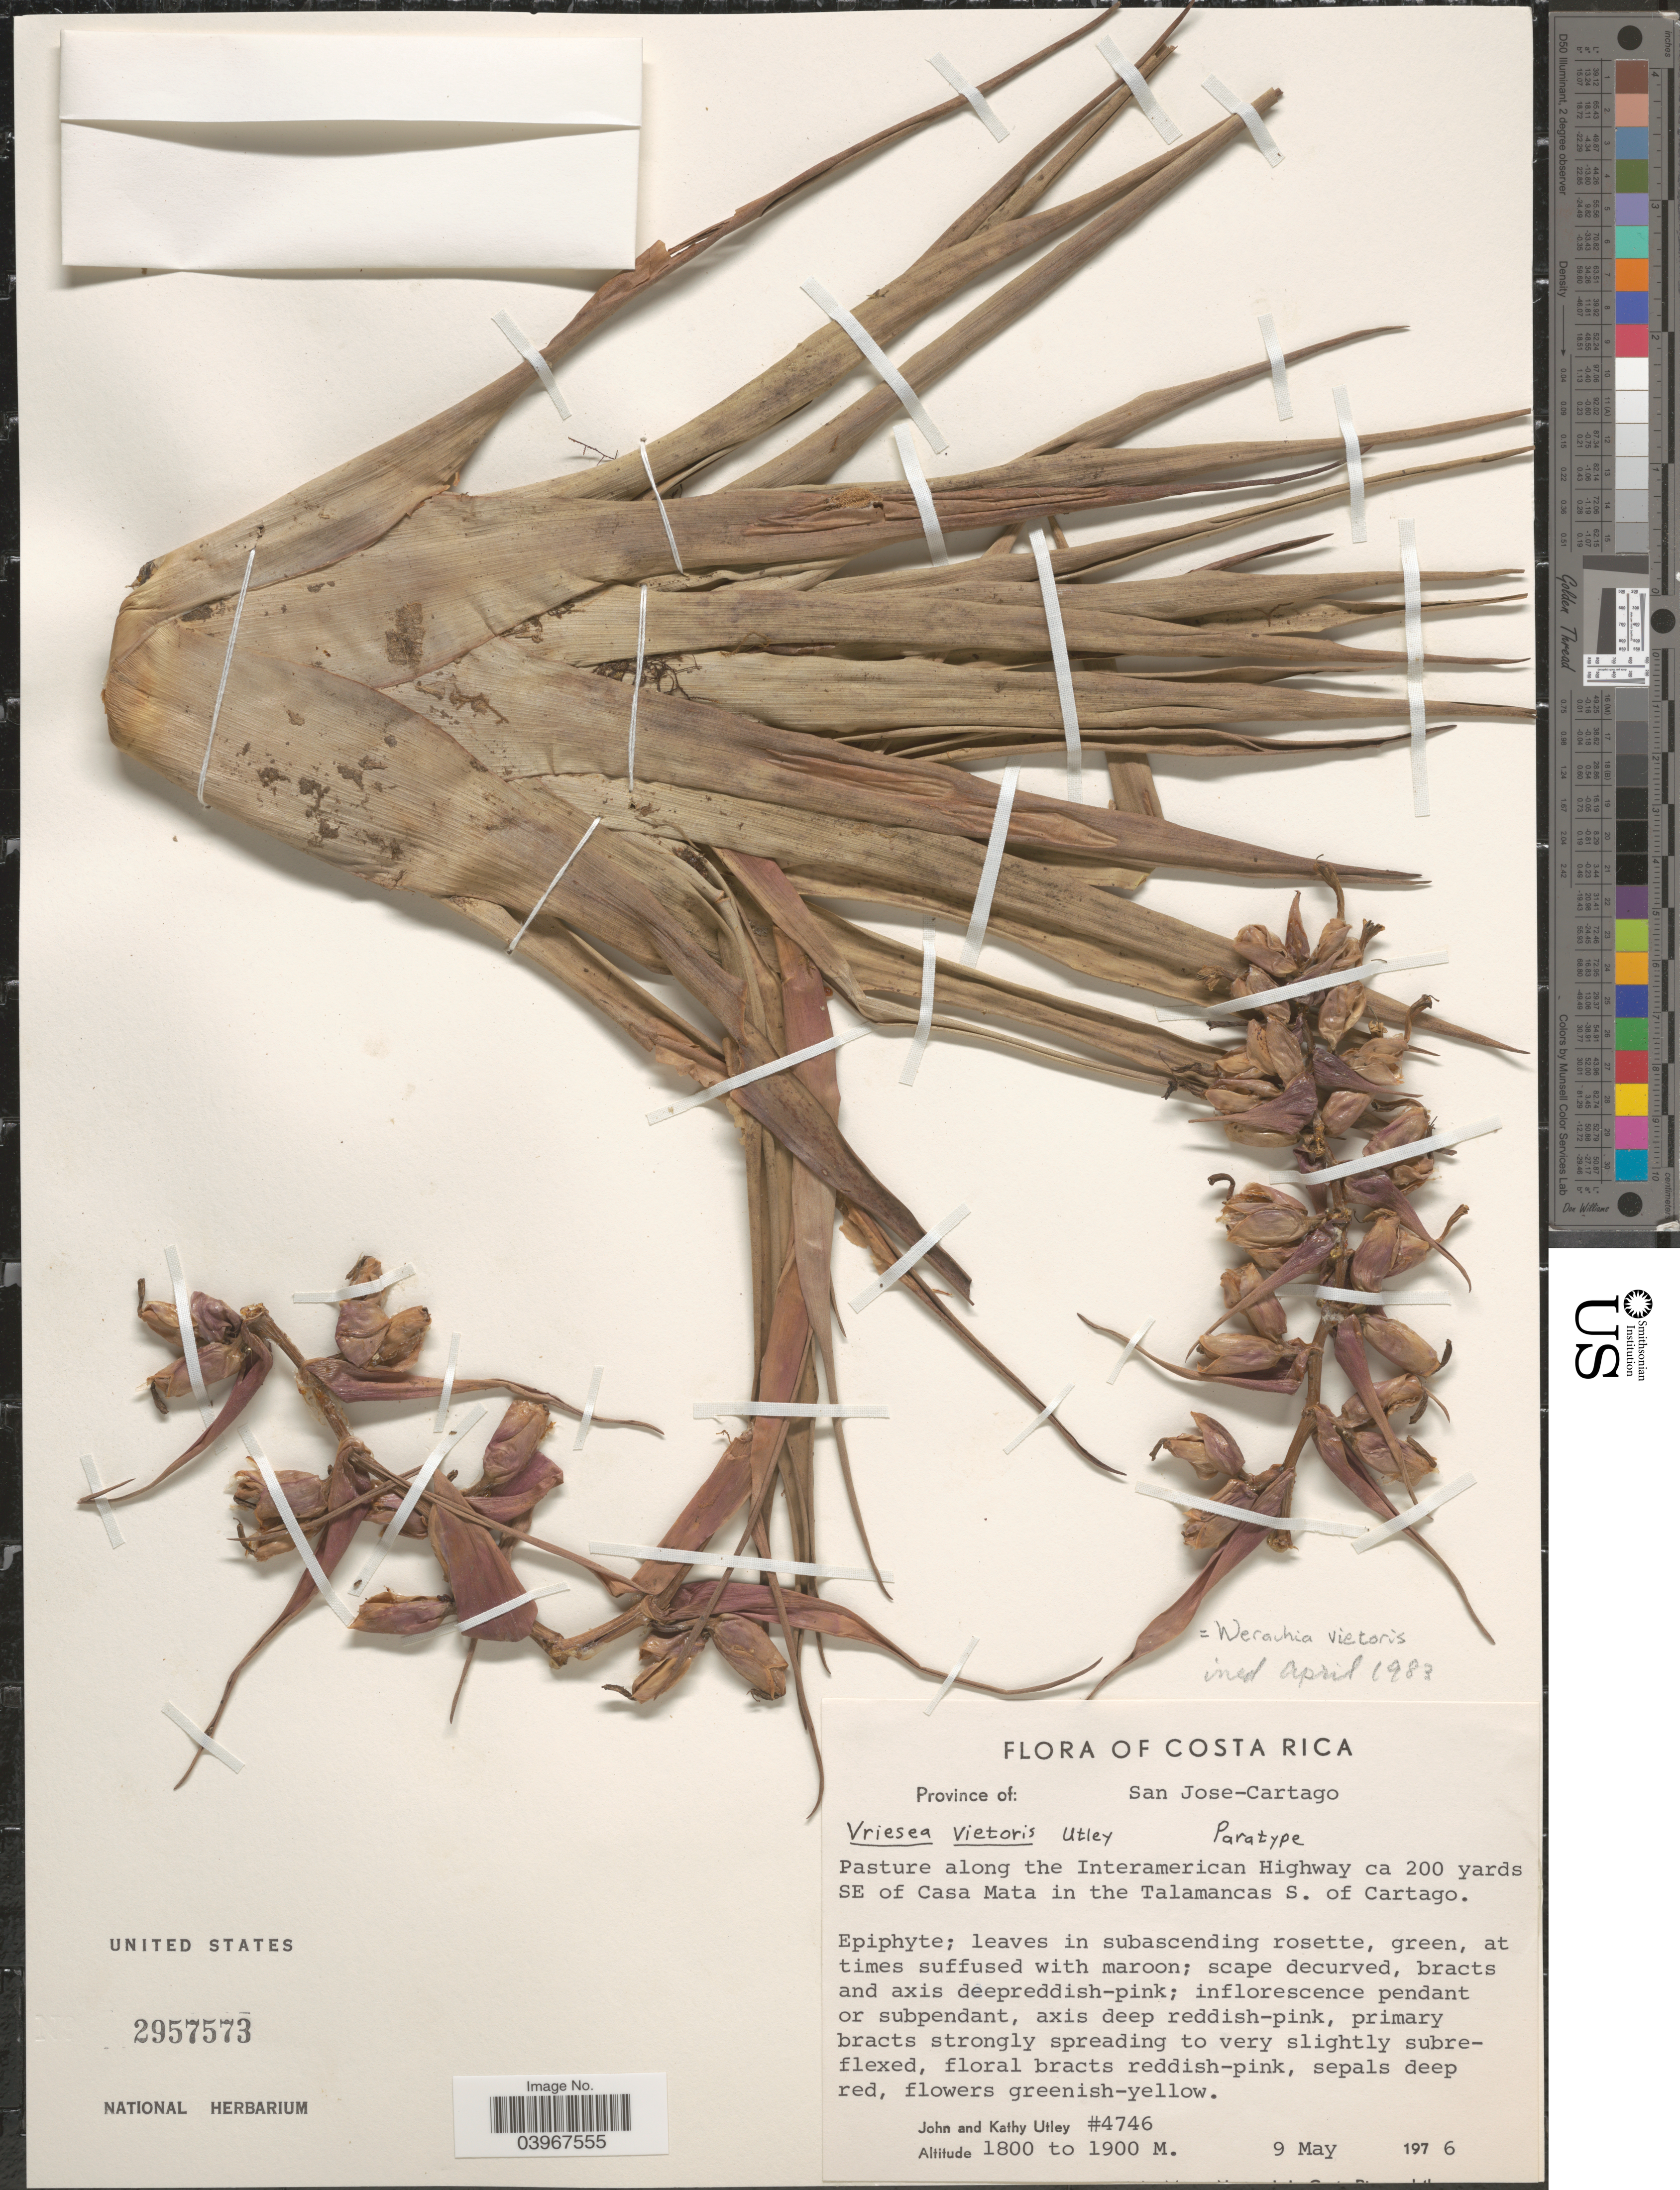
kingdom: Plantae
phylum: Tracheophyta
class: Liliopsida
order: Poales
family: Bromeliaceae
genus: Werauhia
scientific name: Werauhia vietoris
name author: (Utley) J.R. Grant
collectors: J. F. Utley & K. Burt-Utley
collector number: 4746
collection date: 1976-05-09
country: Costa Rica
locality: Province of: San Jose-Cartago. Pasture along the Interamerican Highway ca 200 yards SE of Casa Mata in the Talamanca S. of Cartago.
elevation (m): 1800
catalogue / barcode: US 2957573